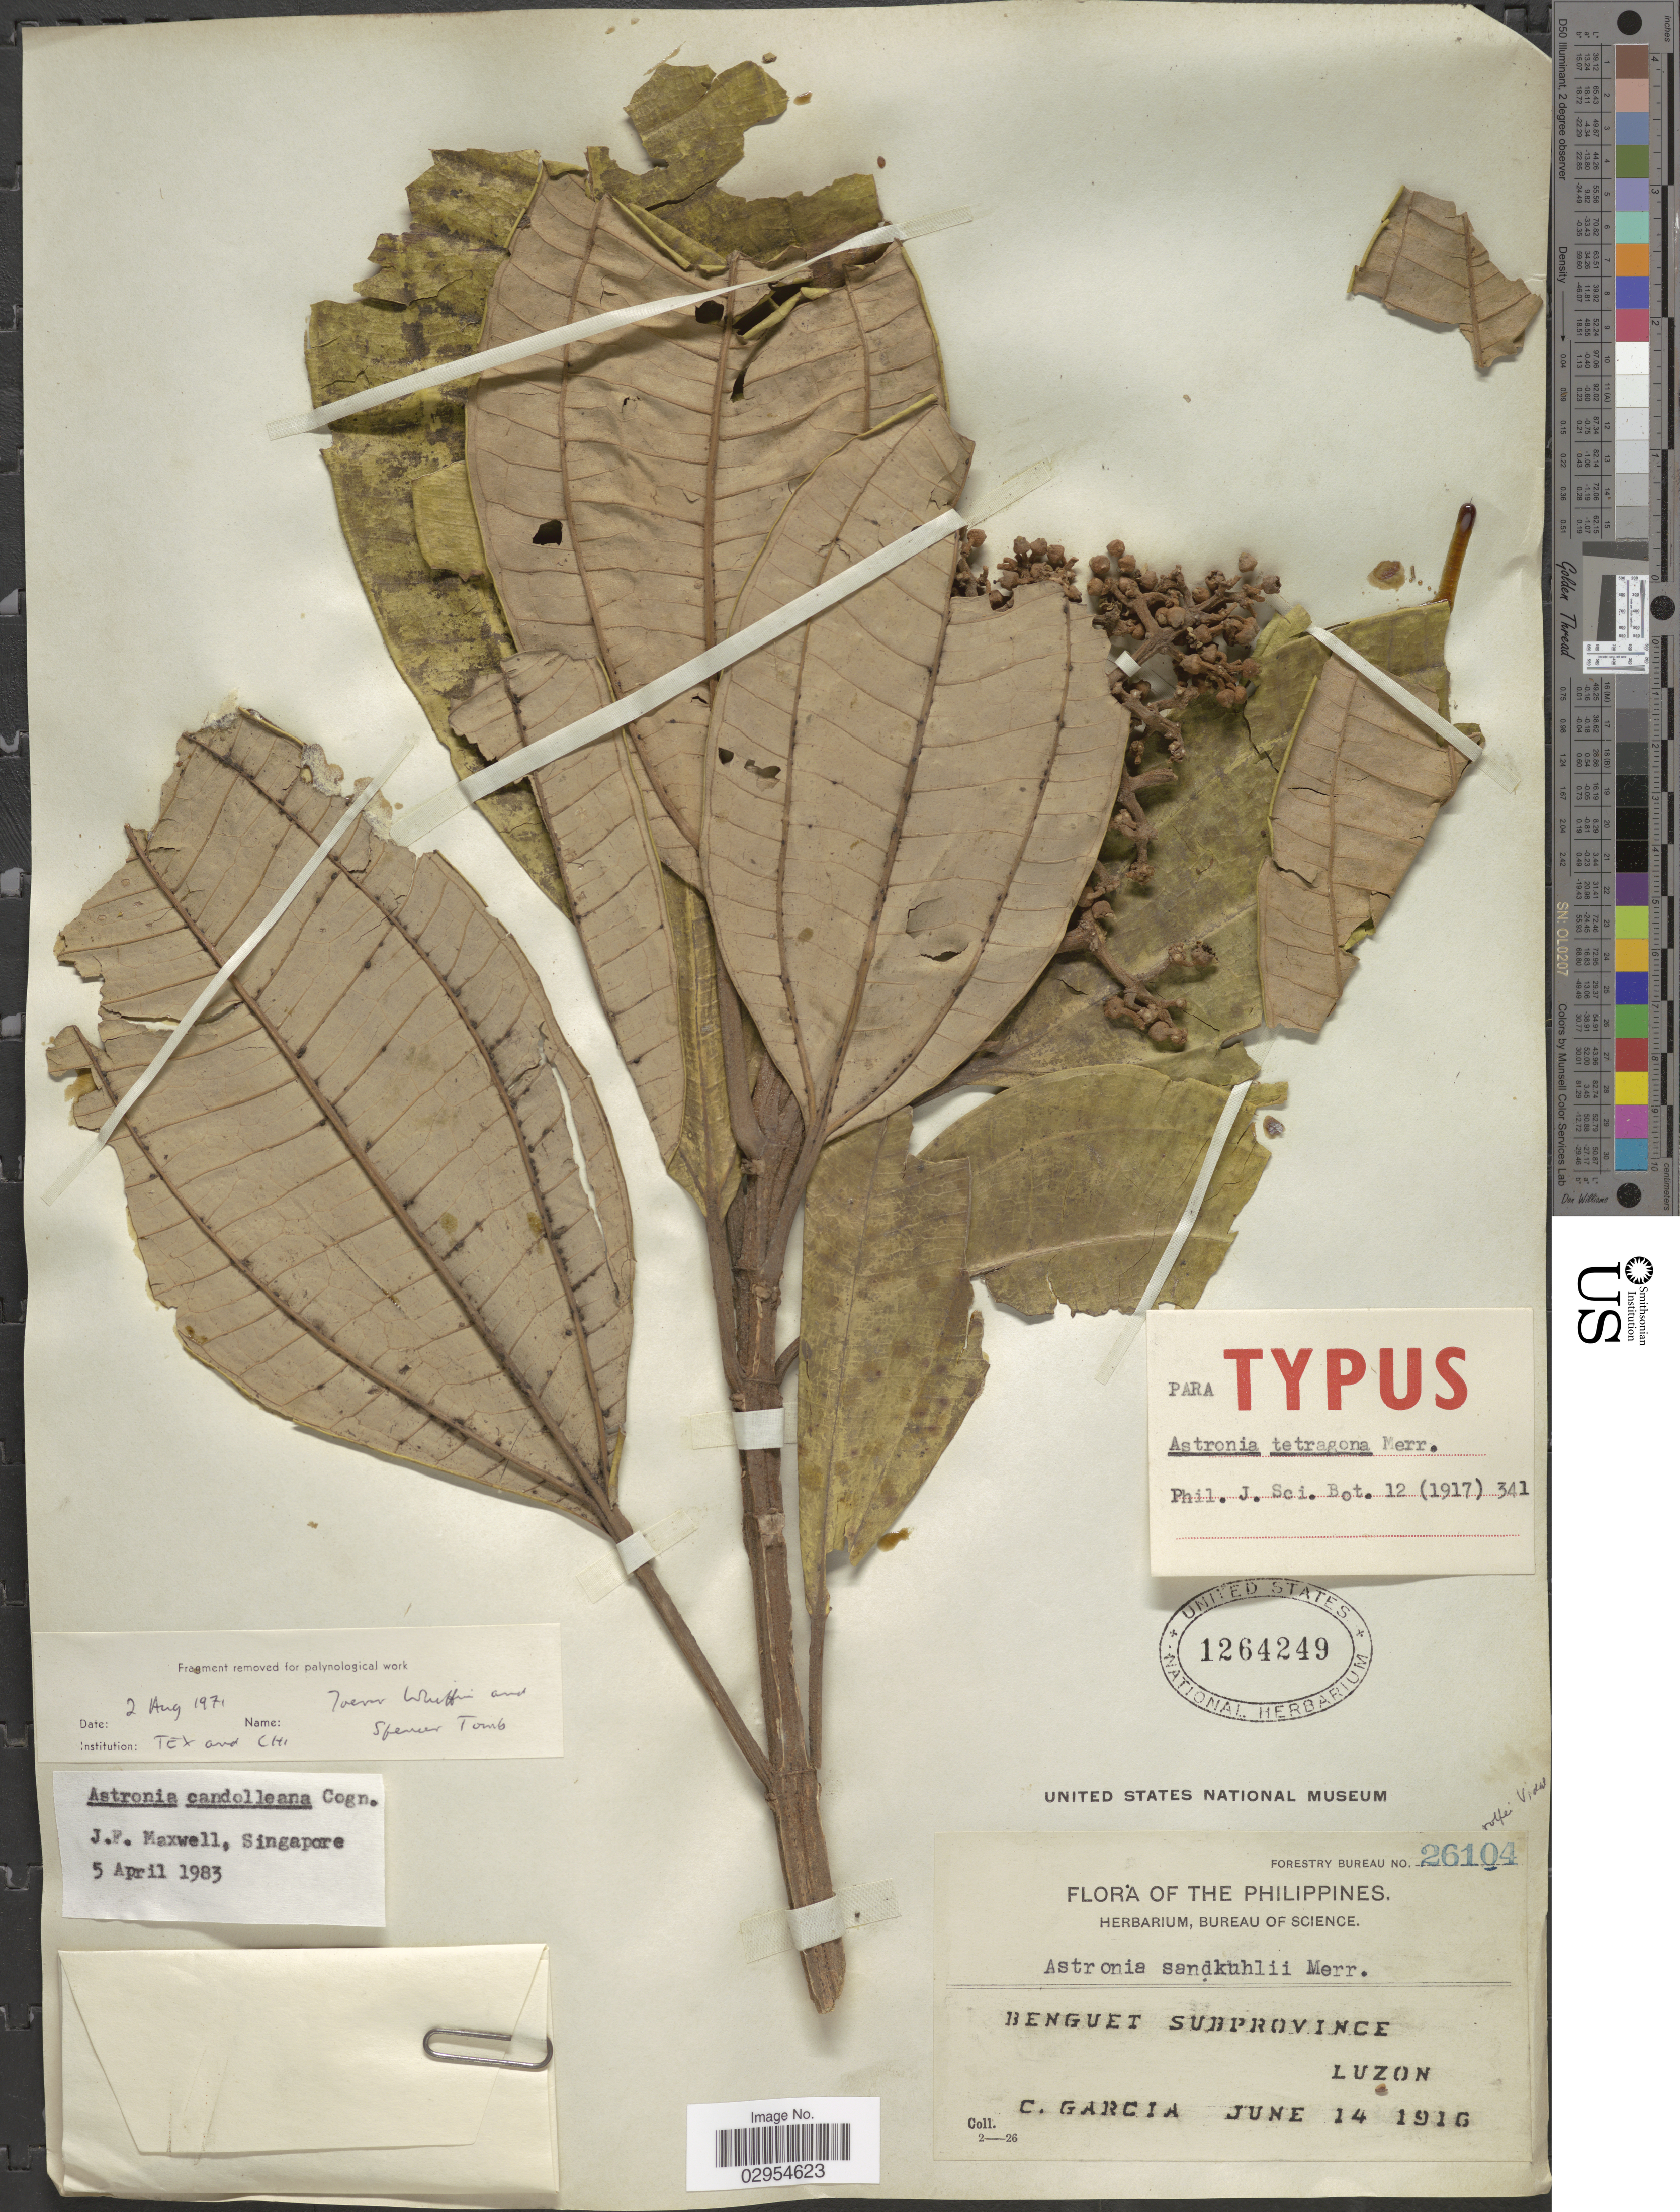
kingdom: Plantae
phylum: Tracheophyta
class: Magnoliopsida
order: Myrtales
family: Melastomataceae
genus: Astronia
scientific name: Astronia candolleana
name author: Cogn.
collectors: C. Garcia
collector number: Forestry Bureau 26104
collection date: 1916-06-14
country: Philippines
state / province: Cordillera (Administrative Region)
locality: Benguet Subprovince. Luzon.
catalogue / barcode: US 1264249